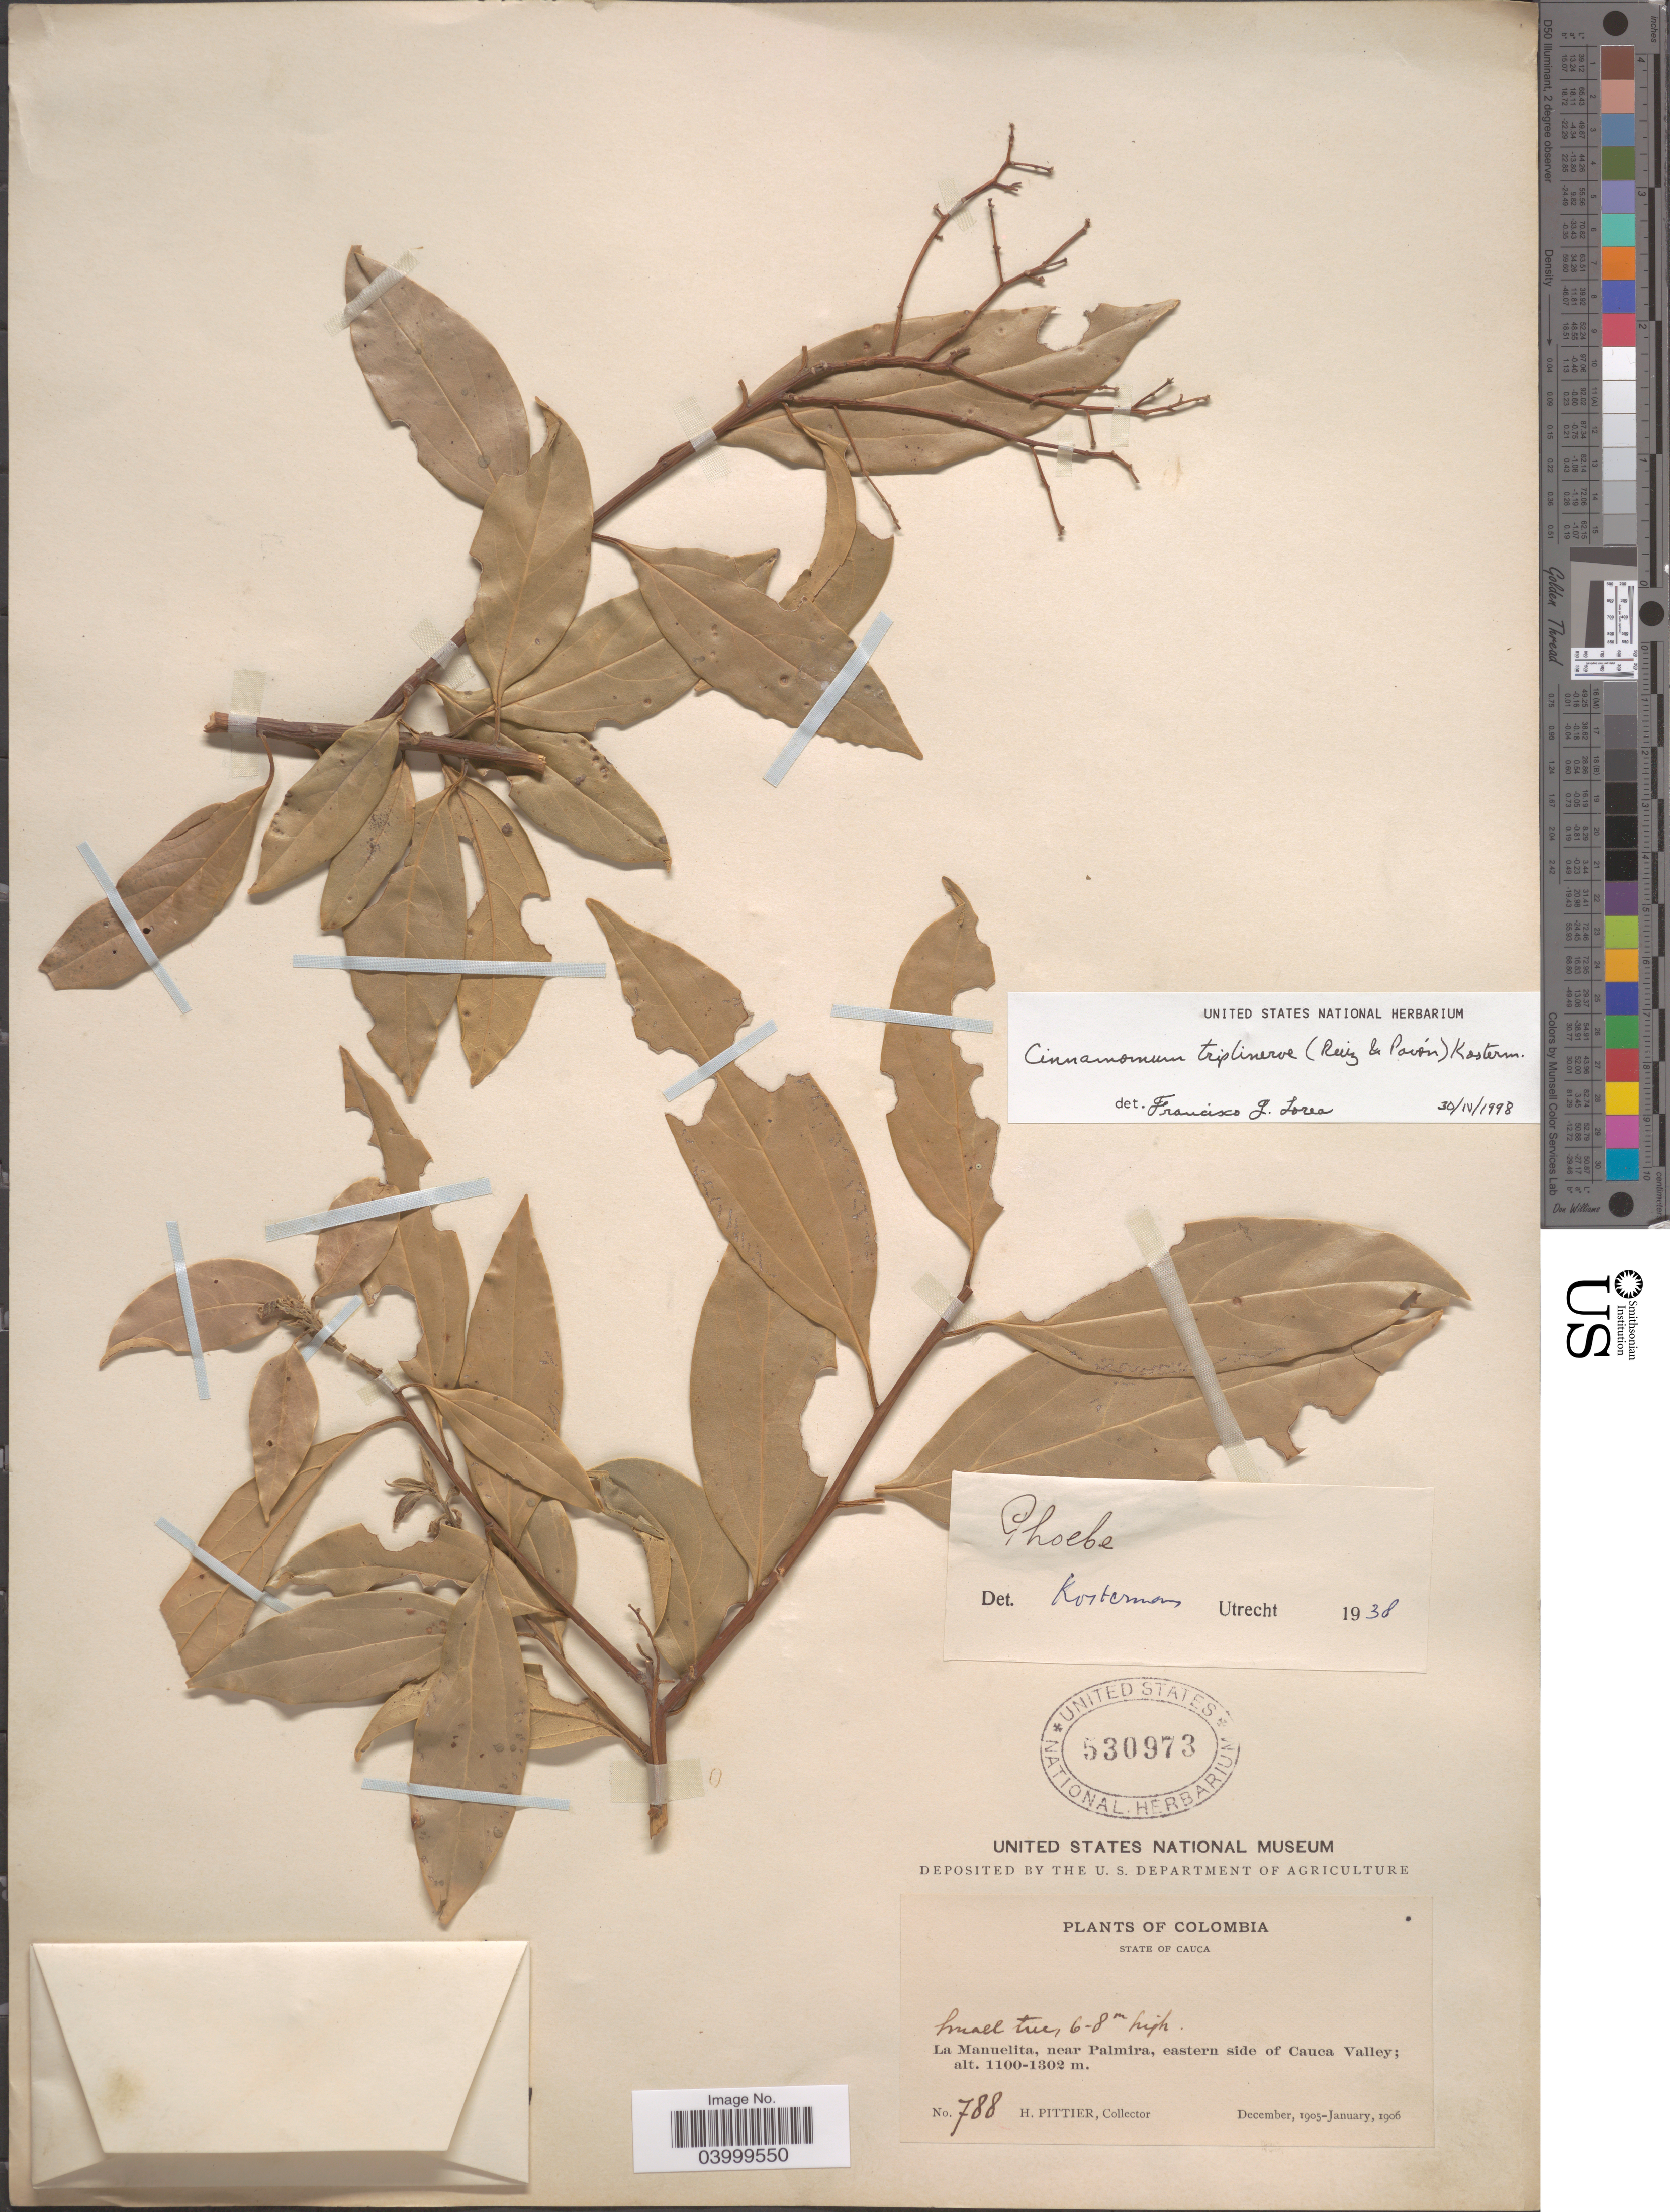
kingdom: Plantae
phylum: Tracheophyta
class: Magnoliopsida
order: Laurales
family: Lauraceae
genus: Cinnamomum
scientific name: Cinnamomum triplinerve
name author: (Ruiz & Pav.) Kosterm.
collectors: H. F. Pittier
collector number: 788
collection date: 1905-12/1906-01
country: Colombia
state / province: Cauca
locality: La Manuelita, near Palmira, eastern side of Cauca Valley.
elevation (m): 1100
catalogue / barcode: US 530973